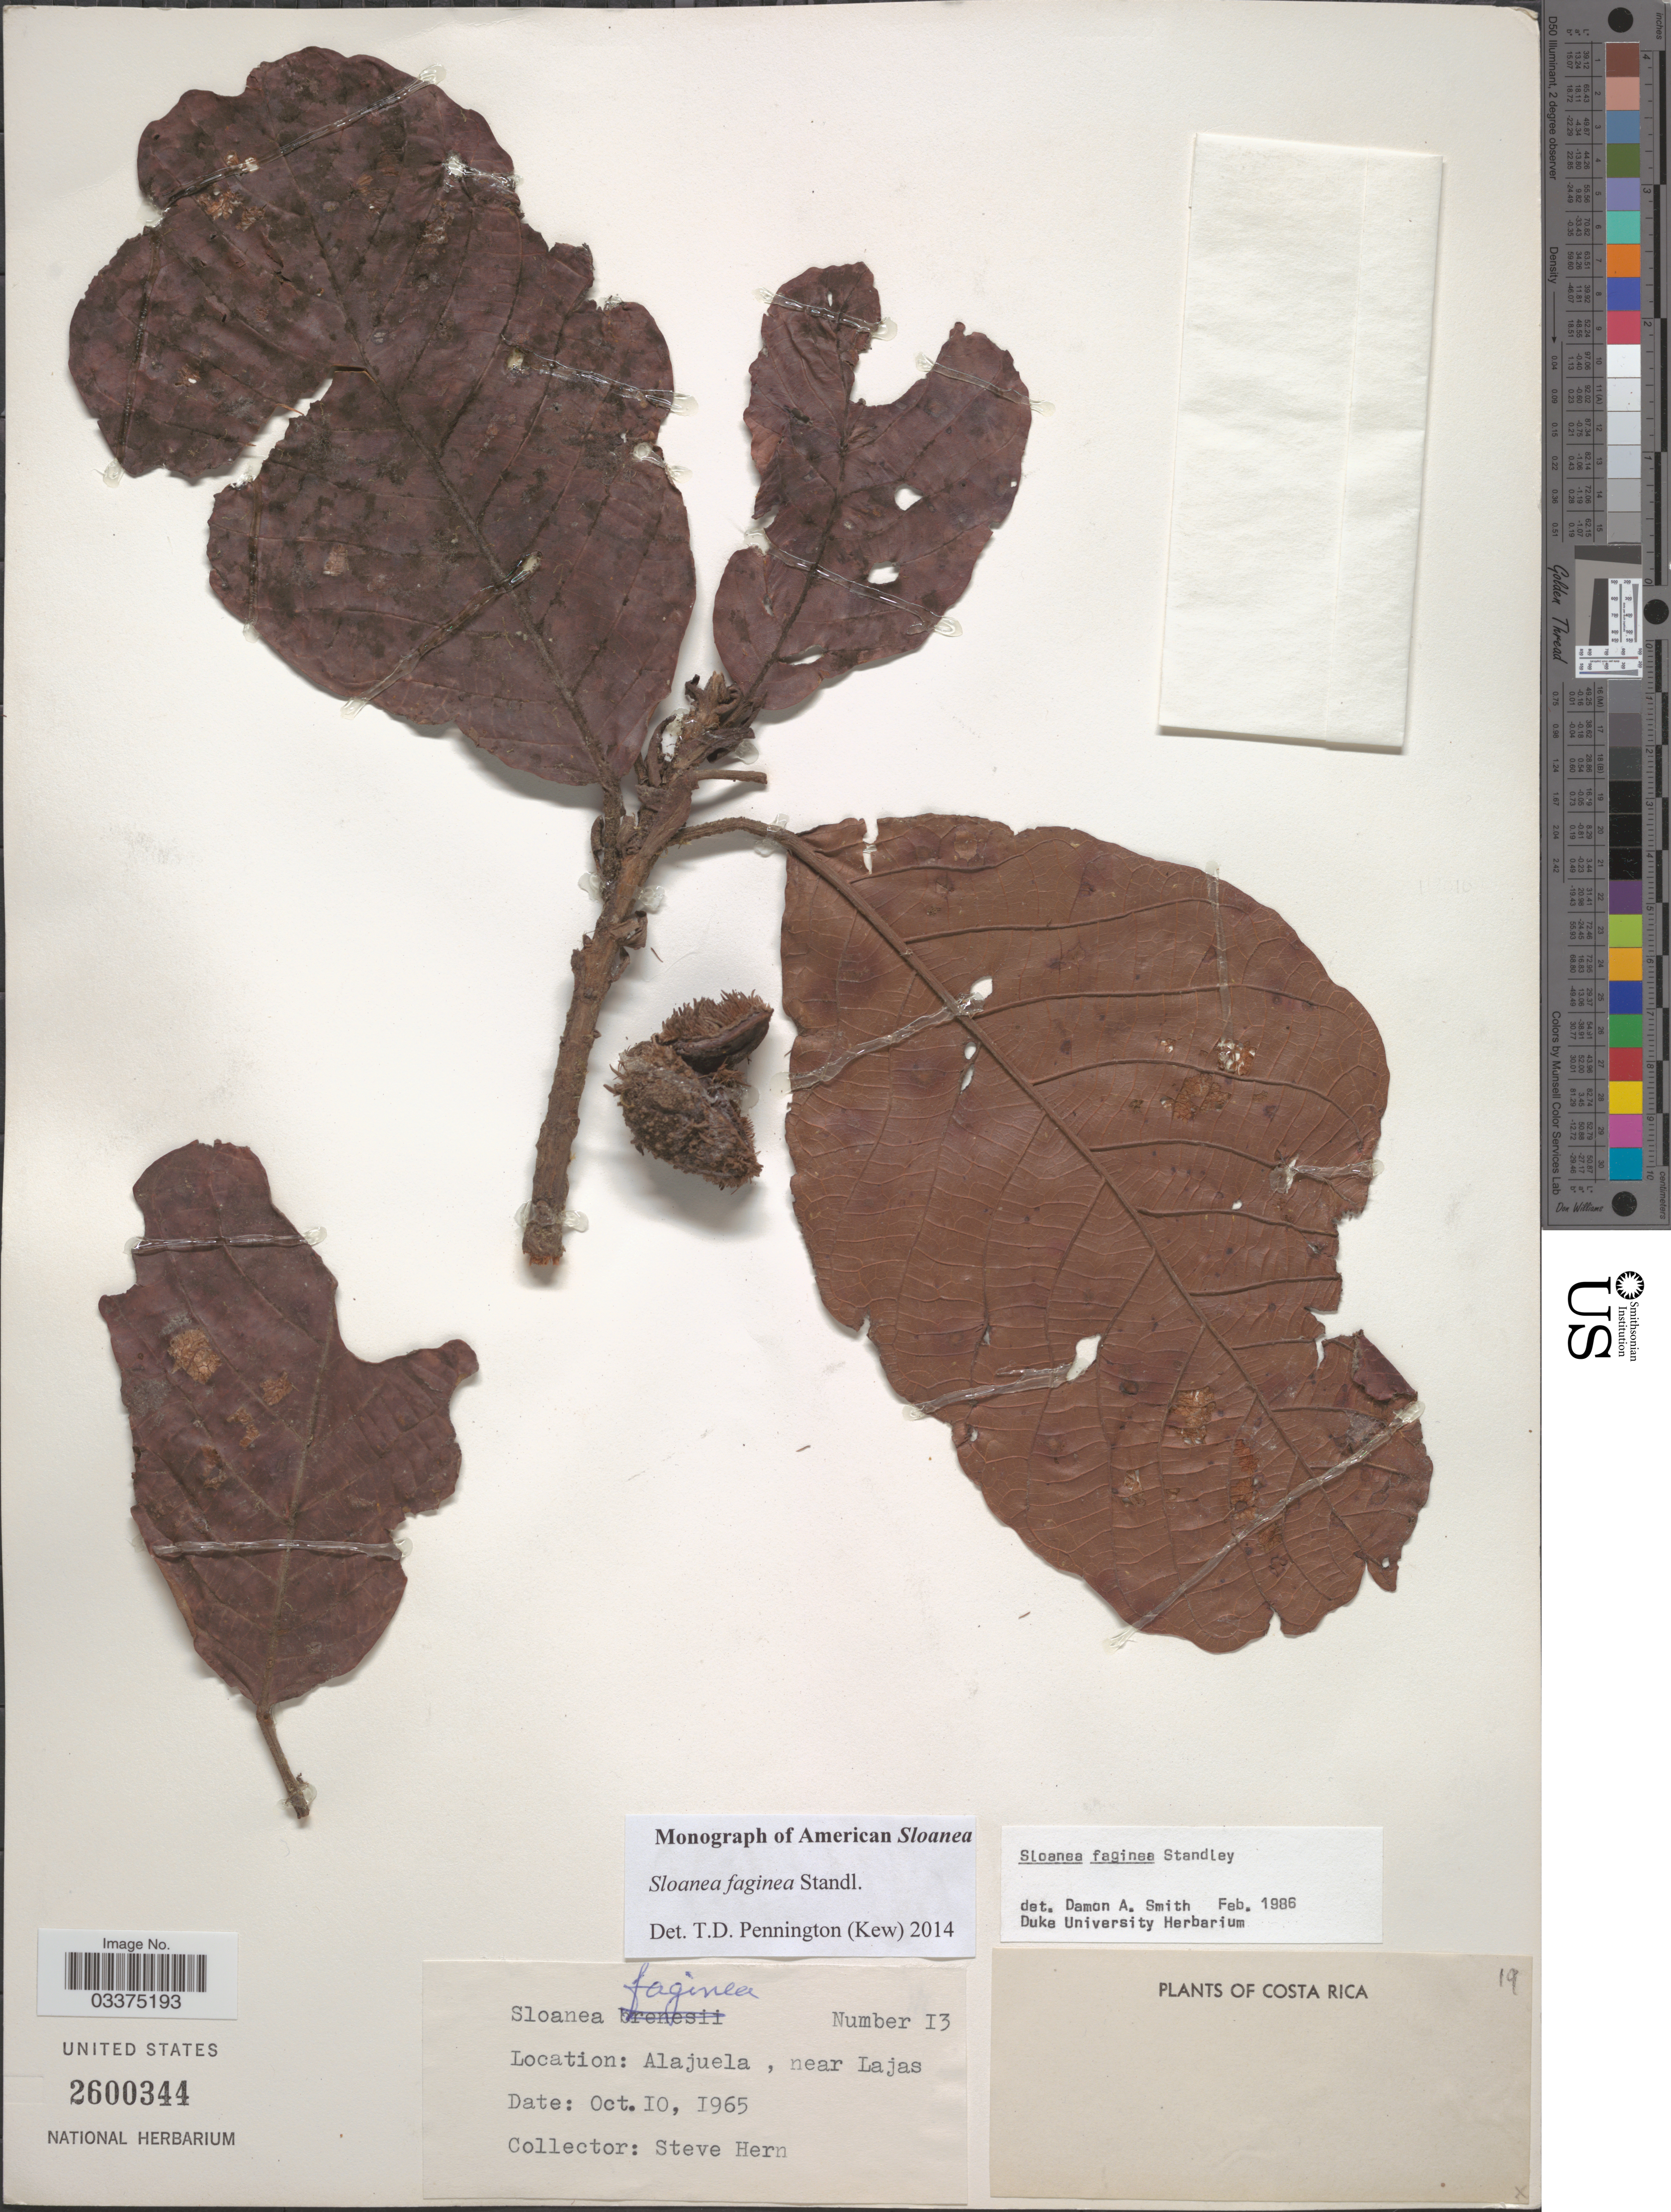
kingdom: Plantae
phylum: Tracheophyta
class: Magnoliopsida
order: Oxalidales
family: Elaeocarpaceae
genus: Sloanea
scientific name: Sloanea faginea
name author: Standl.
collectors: S. Hern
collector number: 13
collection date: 1965-10-10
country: Costa Rica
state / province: Alajuela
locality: Near Lajas.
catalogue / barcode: US 2600344